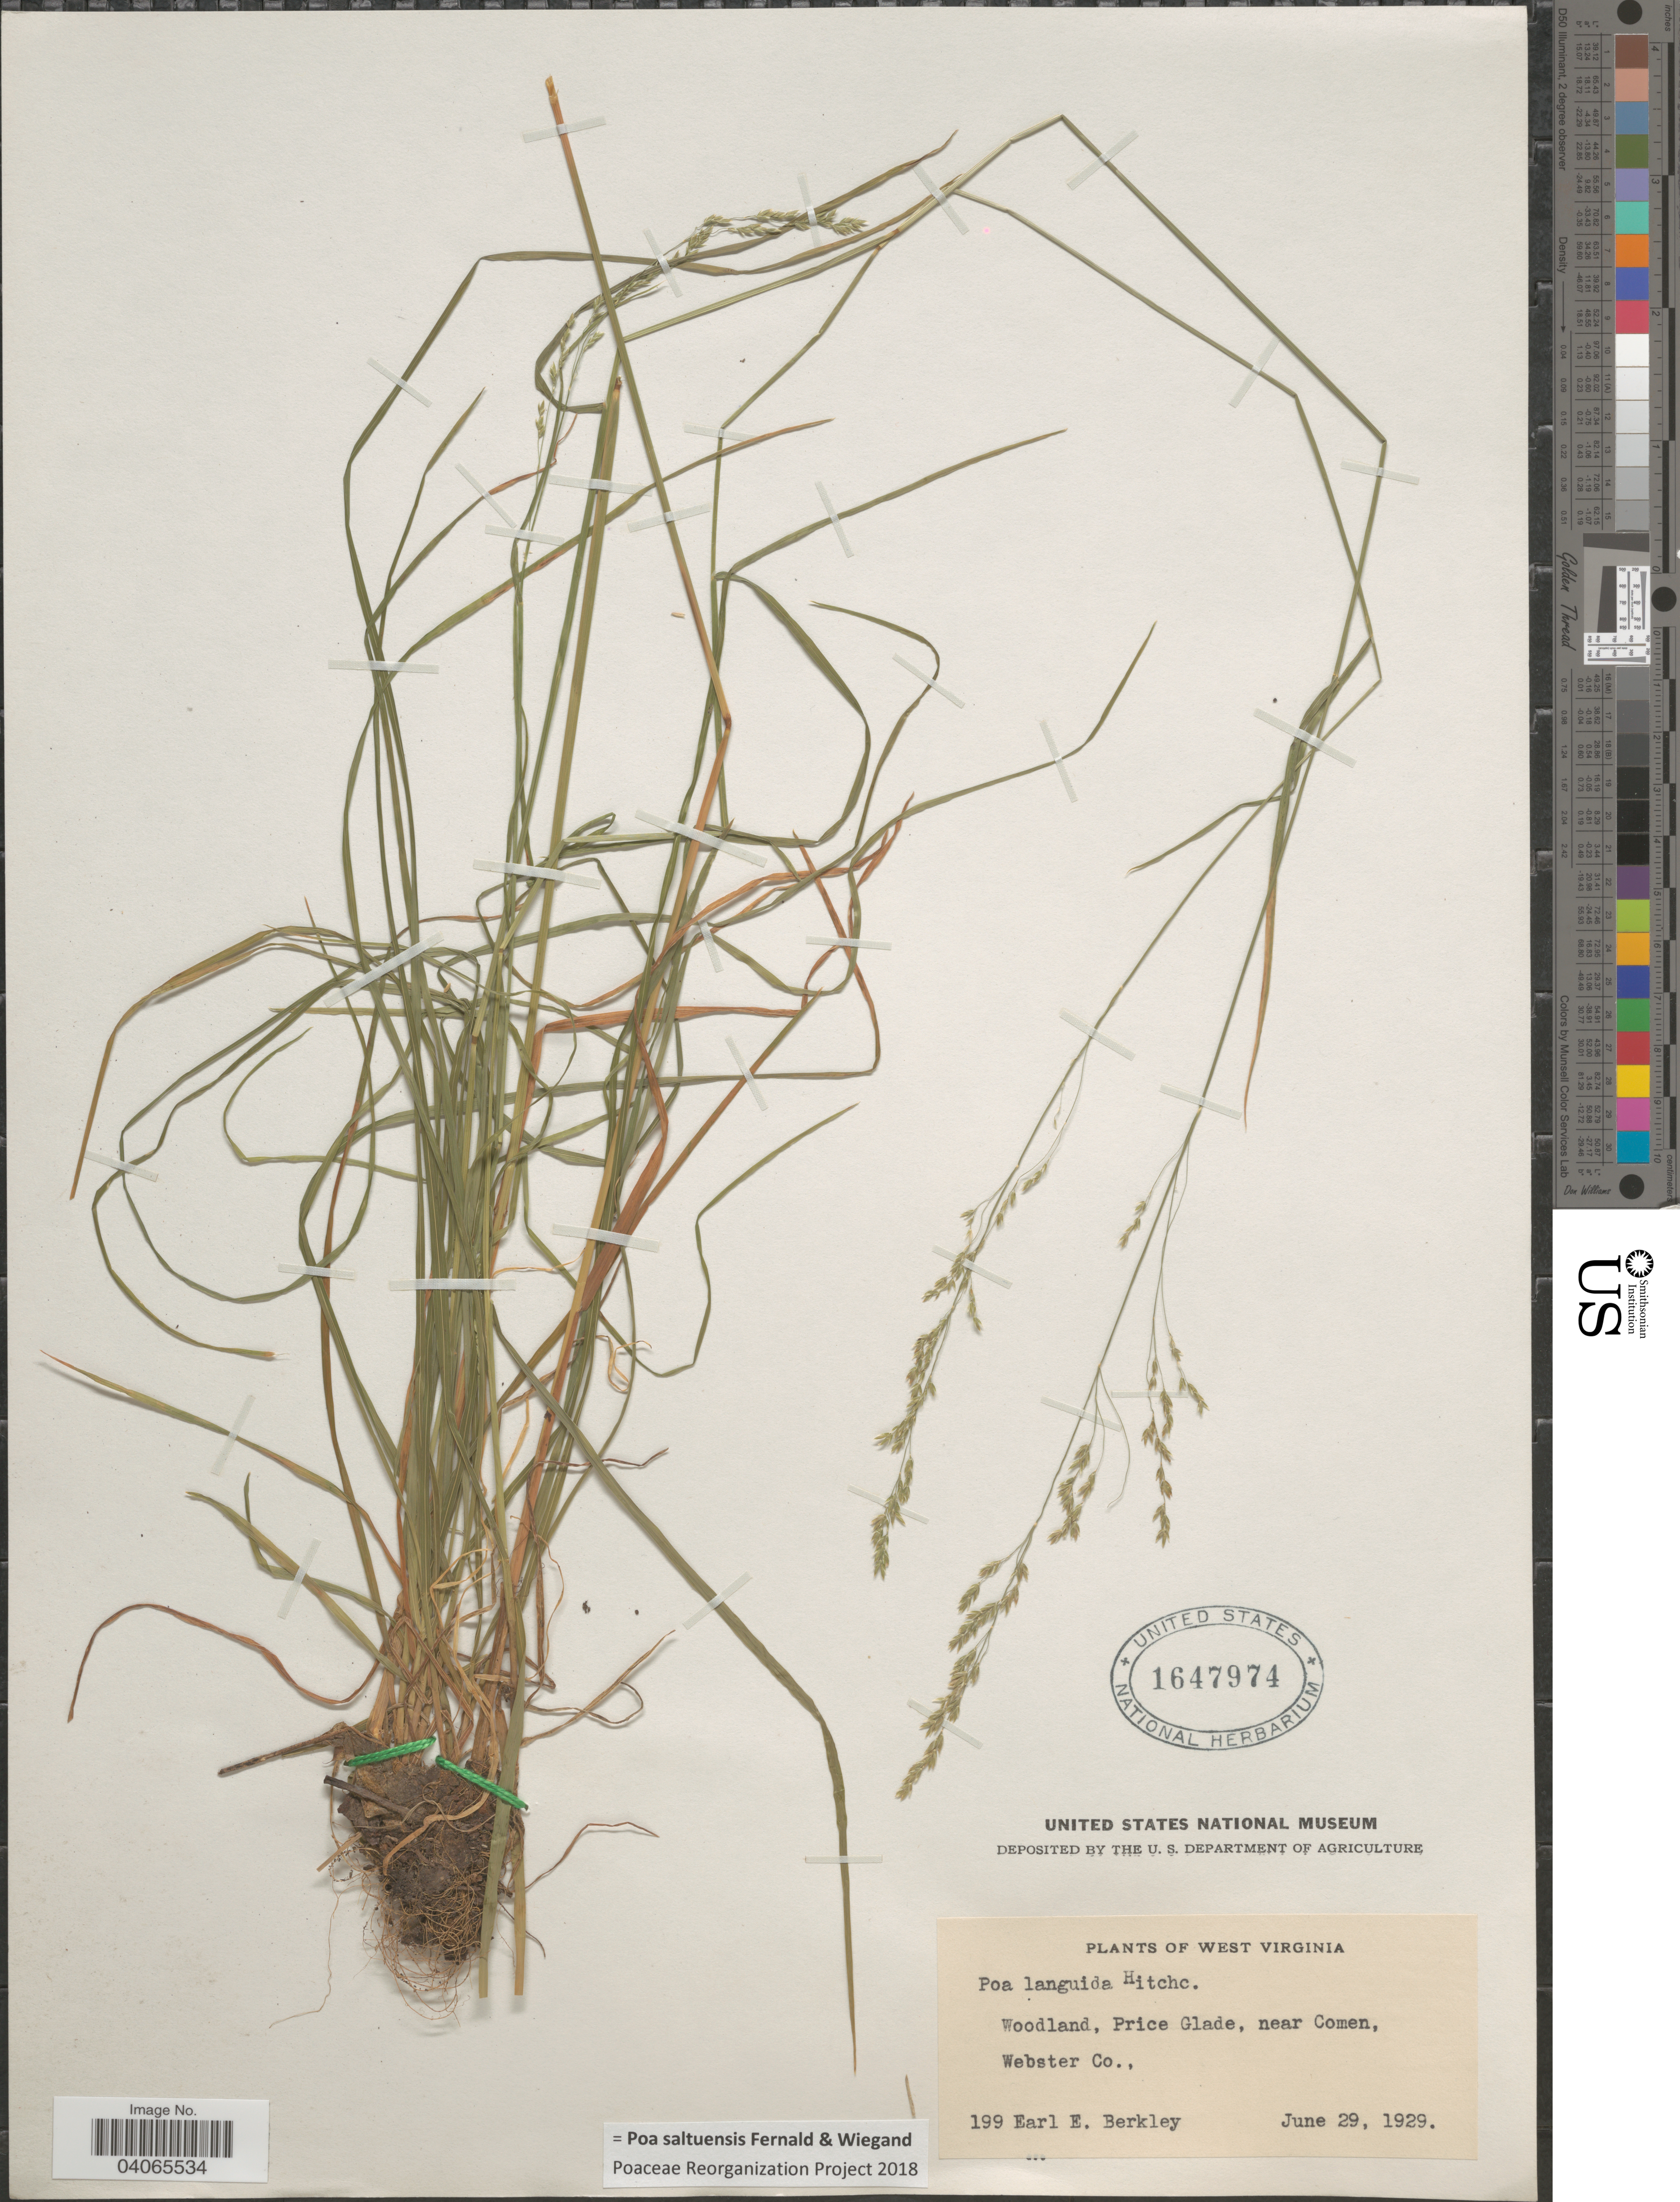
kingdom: Plantae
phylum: Tracheophyta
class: Liliopsida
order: Poales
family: Poaceae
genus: Poa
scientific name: Poa saltuensis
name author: Fernald & Wiegand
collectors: E. Berkley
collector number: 199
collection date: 1929-06-29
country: United States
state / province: West Virginia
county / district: Webster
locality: Woodland, Price Glade, near Comen.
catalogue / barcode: US 1647974